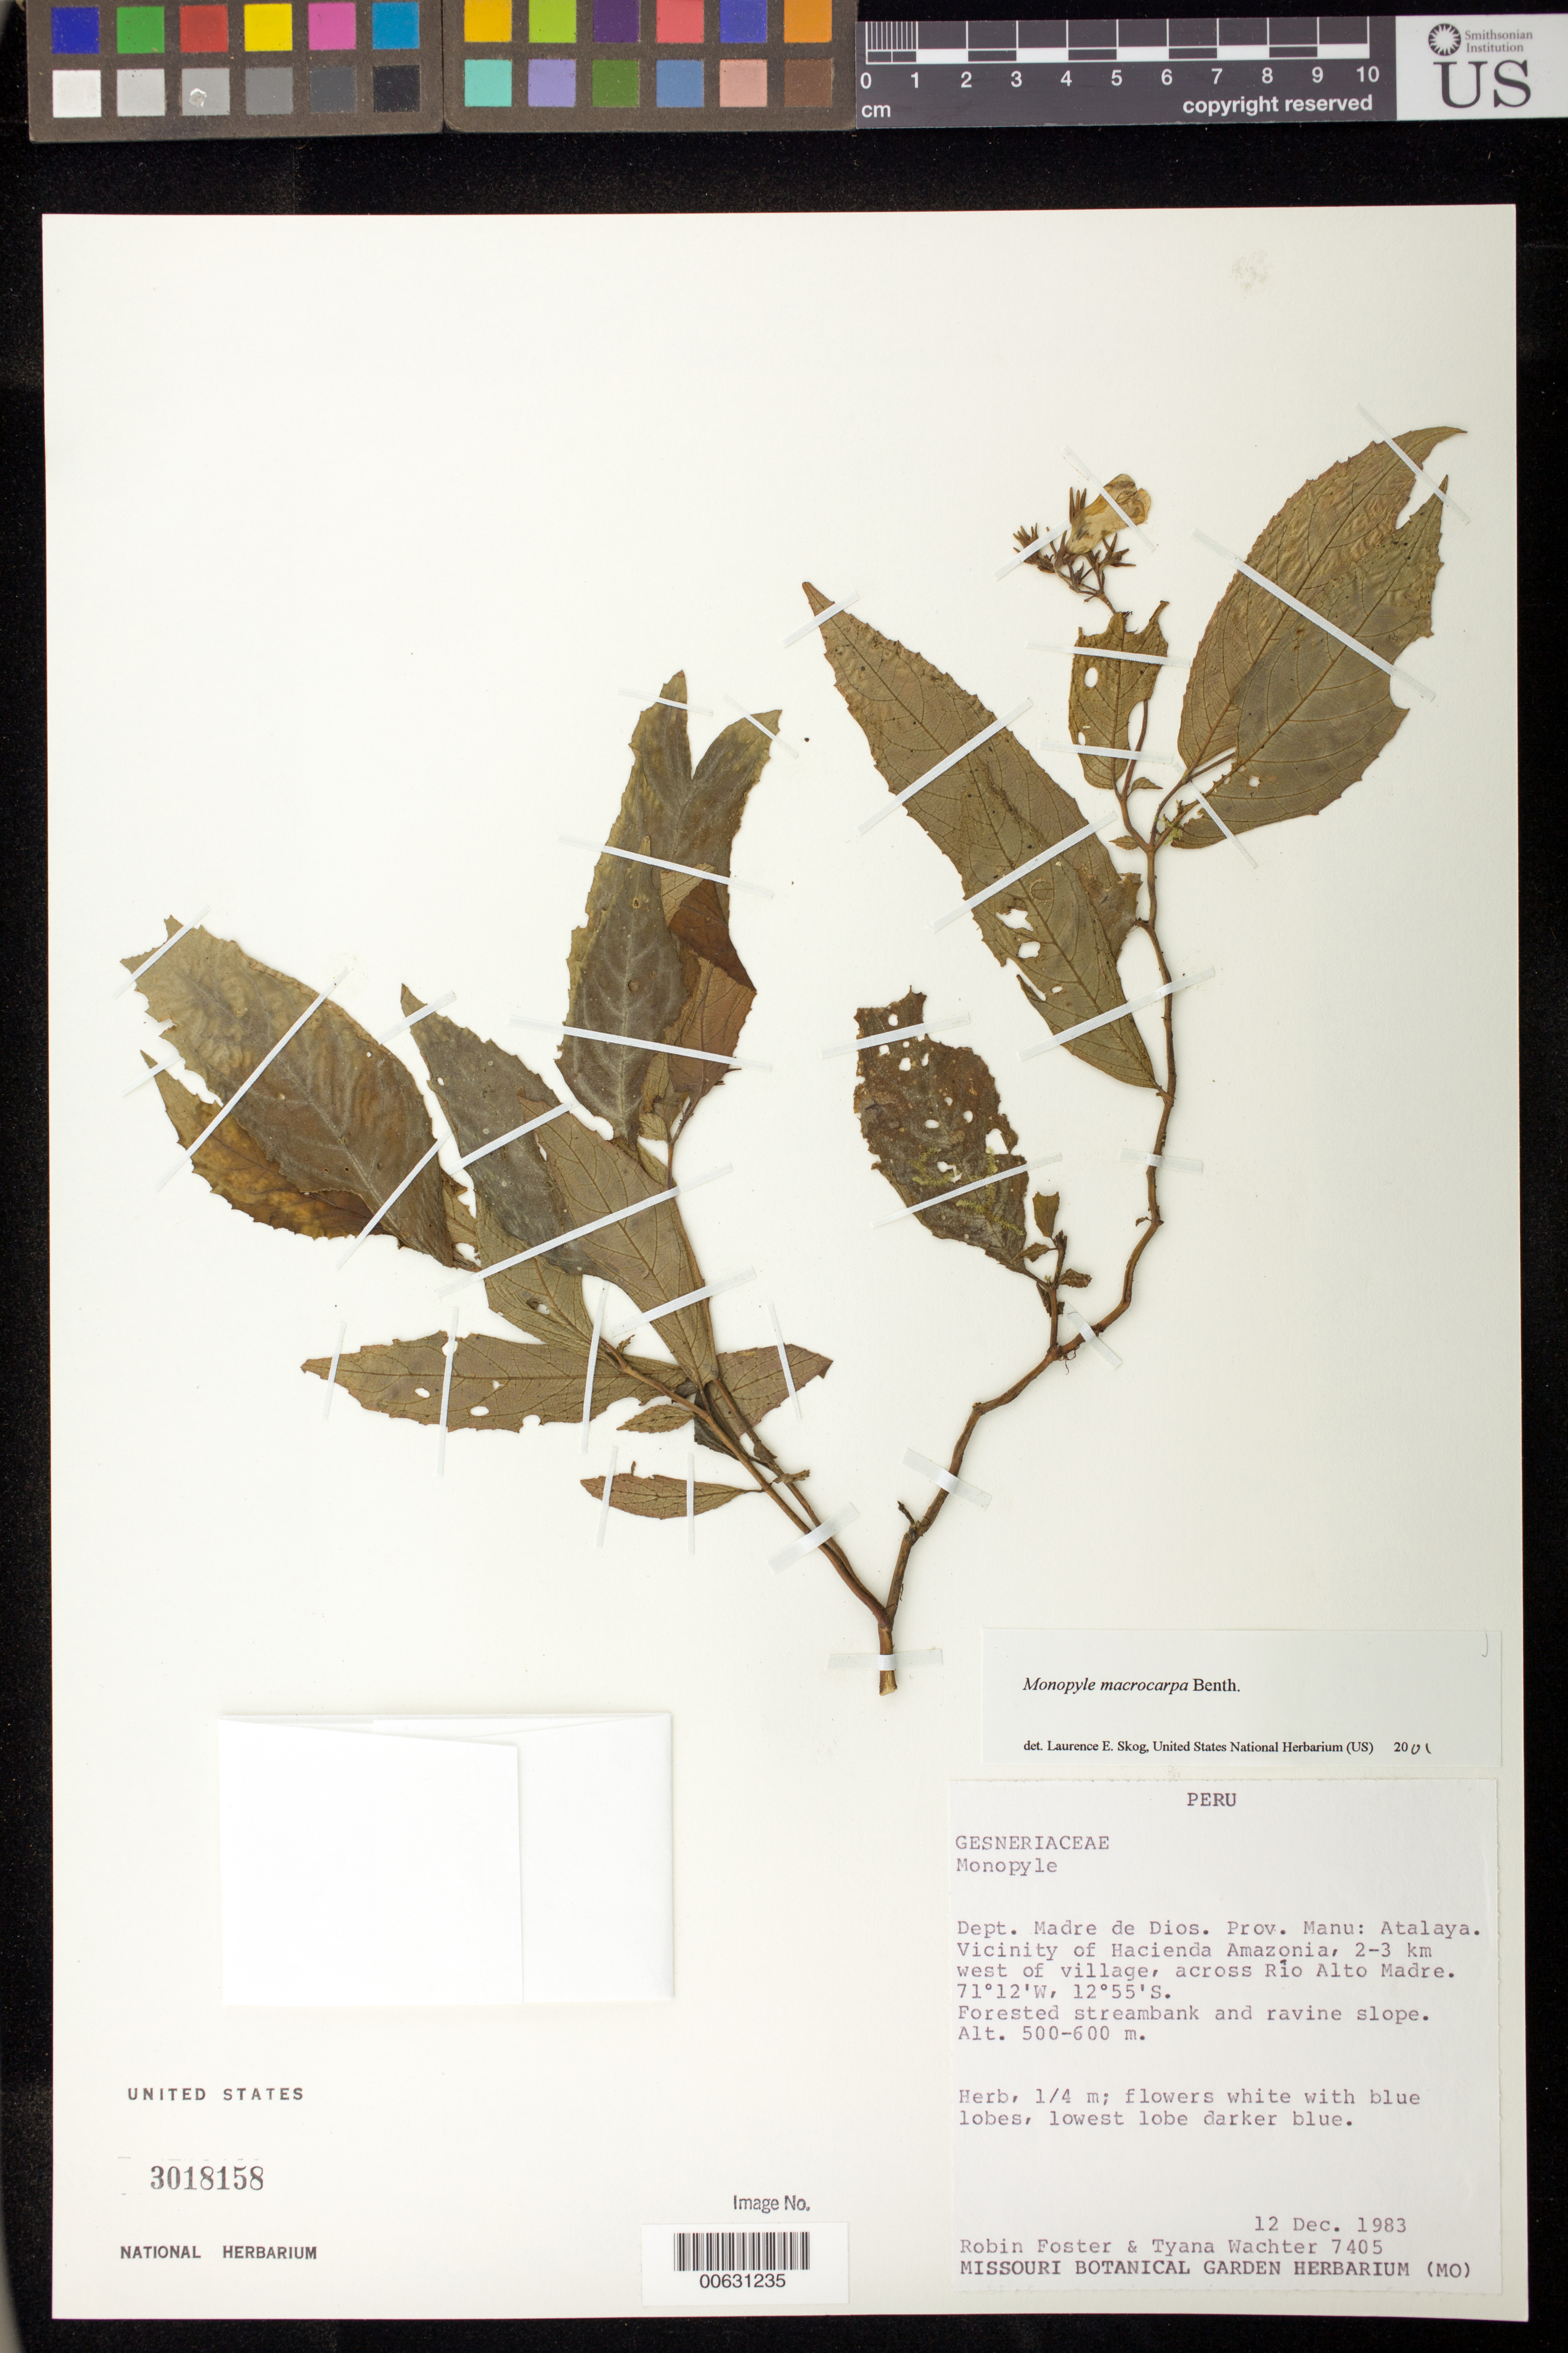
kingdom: Plantae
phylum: Tracheophyta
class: Magnoliopsida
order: Lamiales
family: Gesneriaceae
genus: Monopyle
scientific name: Monopyle macrocarpa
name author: Benth.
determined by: Skog, Laurence E.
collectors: R. Foster & T. Wachter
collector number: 7405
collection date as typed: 12 Dec 1983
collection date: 1983-12-12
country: Peru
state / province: Madre de Dios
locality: Prov. Manu; Atalaya, vicinity of Hacienda Amazonia, 2-3 km W of village, across Río Alto Madre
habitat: Forested streambank and ravine slope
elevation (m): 500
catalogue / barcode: US 3018158